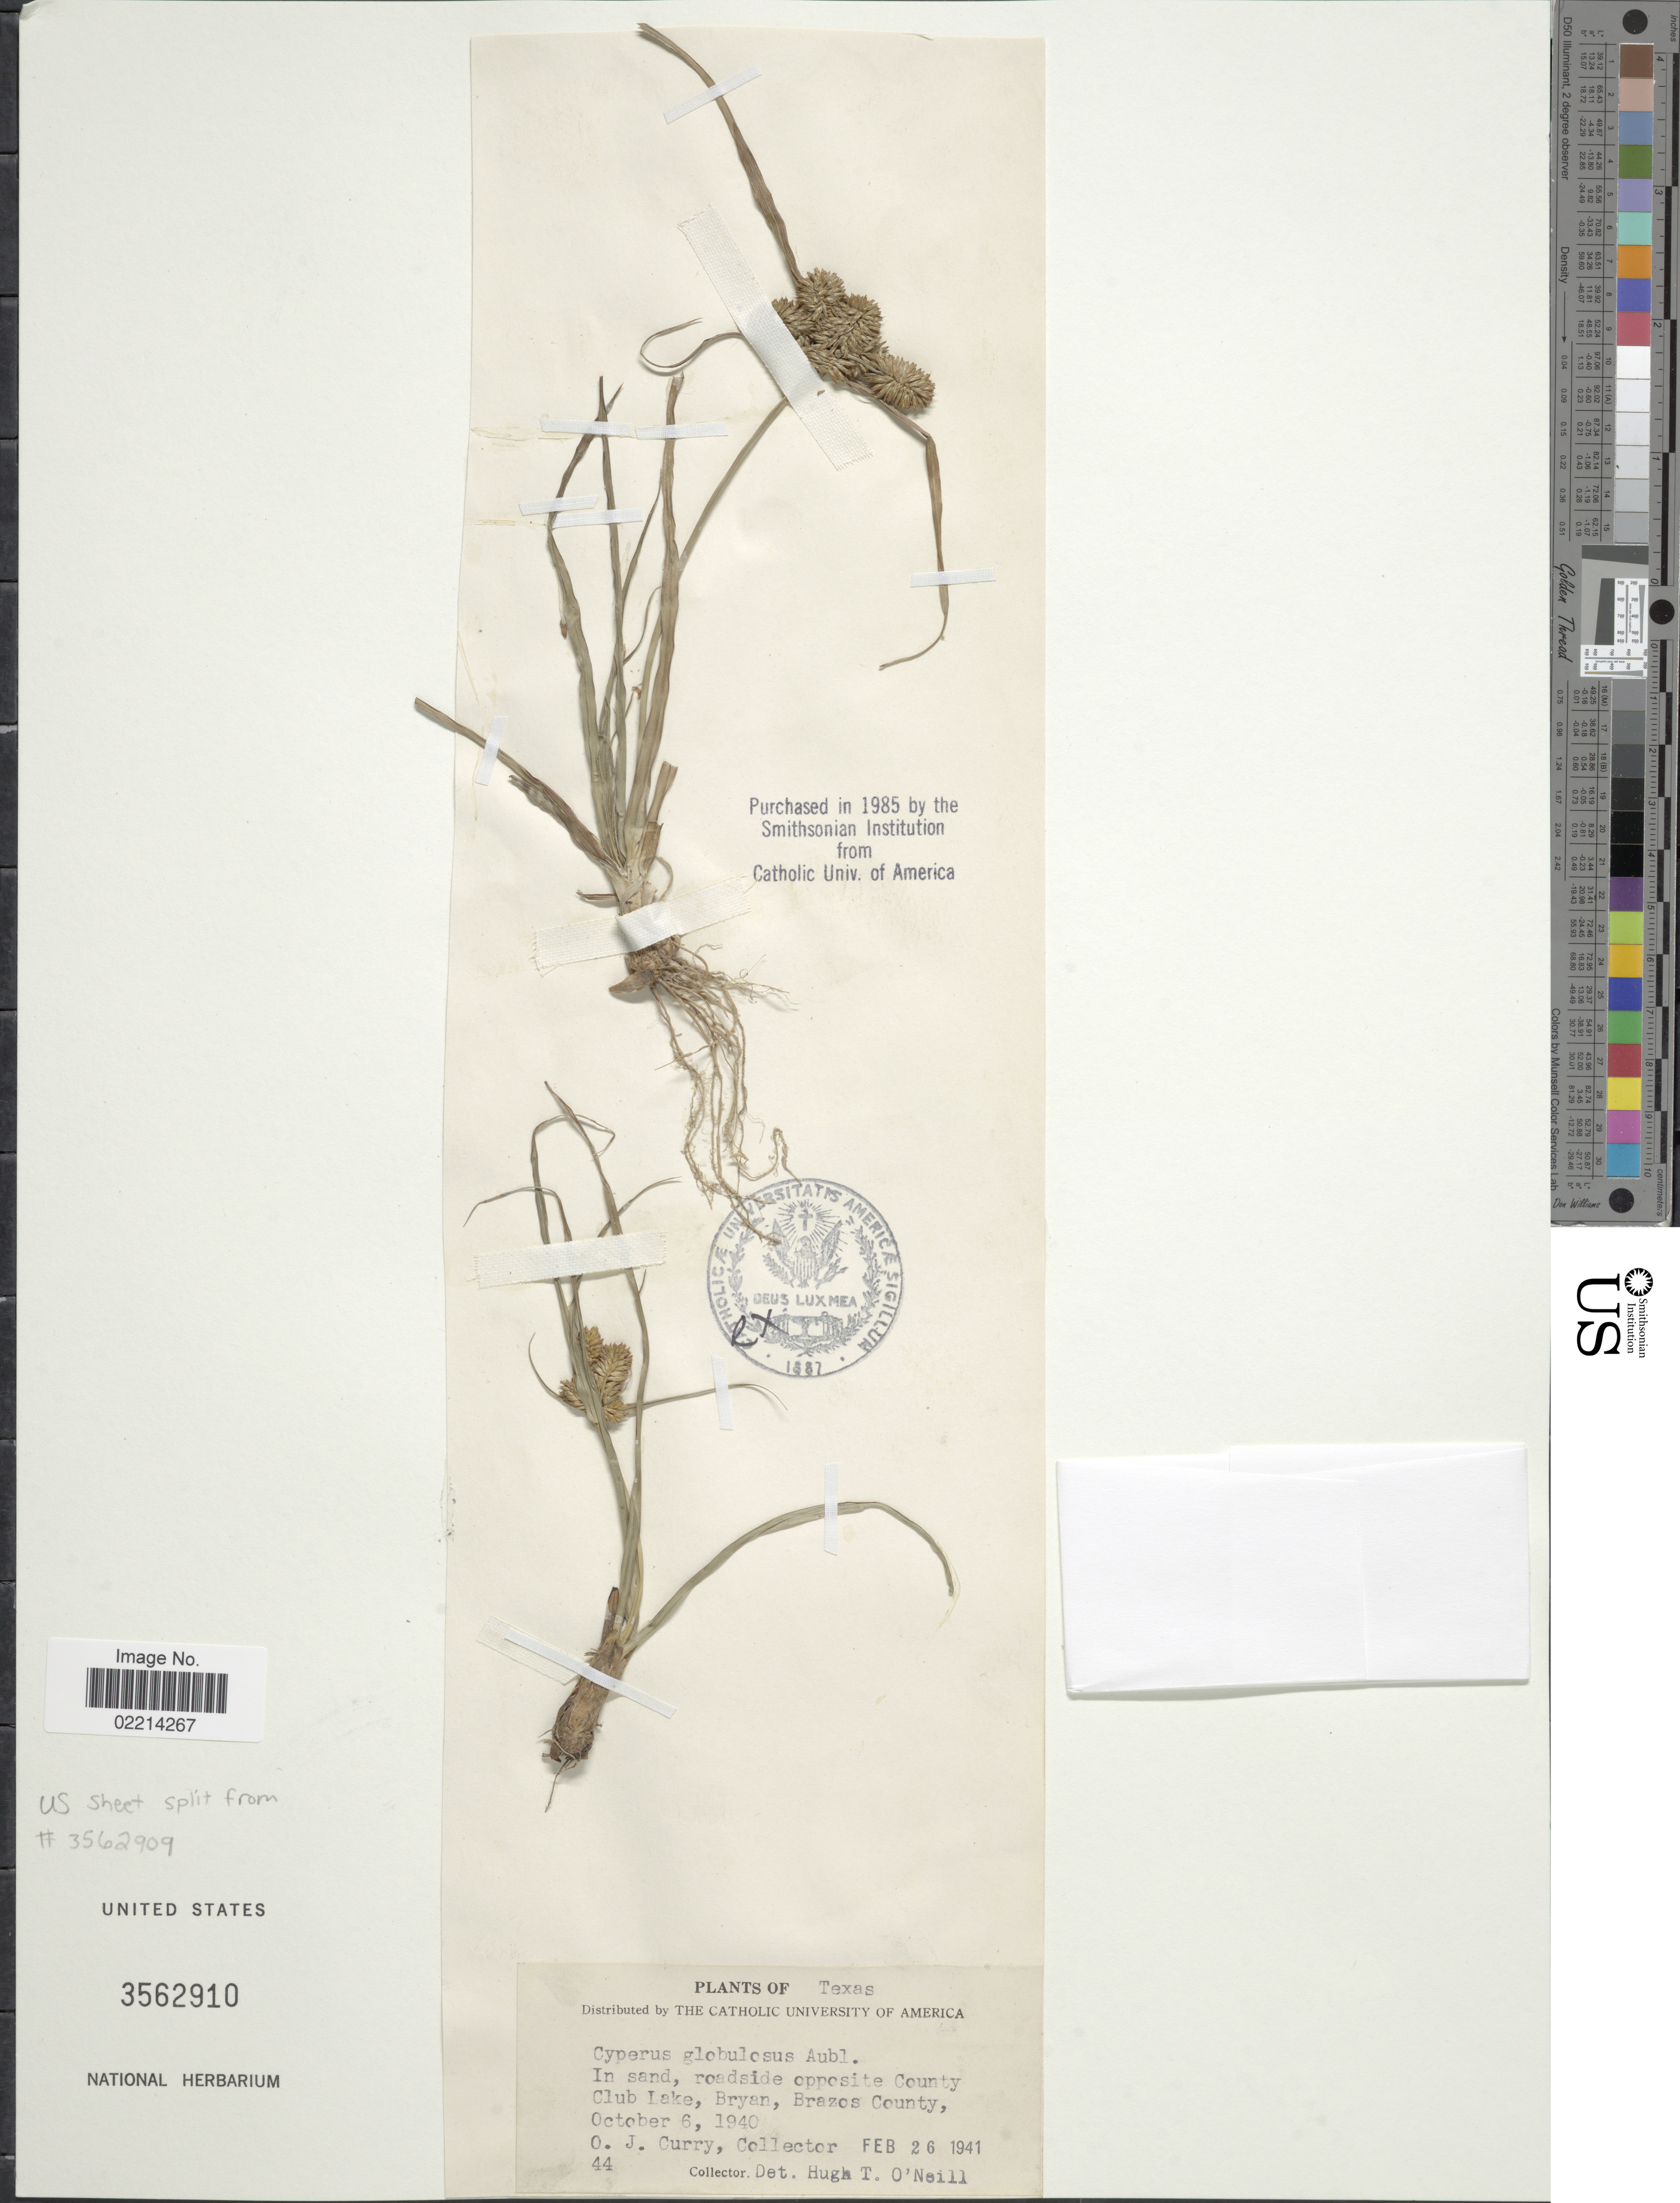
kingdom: Plantae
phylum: Tracheophyta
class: Liliopsida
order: Poales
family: Cyperaceae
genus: Cyperus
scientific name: Cyperus croceus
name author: Vahl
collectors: O. Curry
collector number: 4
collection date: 1940-10-06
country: United States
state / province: Texas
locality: In sand, roadside opposite County Club Lake, Bryan, Brazos County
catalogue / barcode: US 3562910